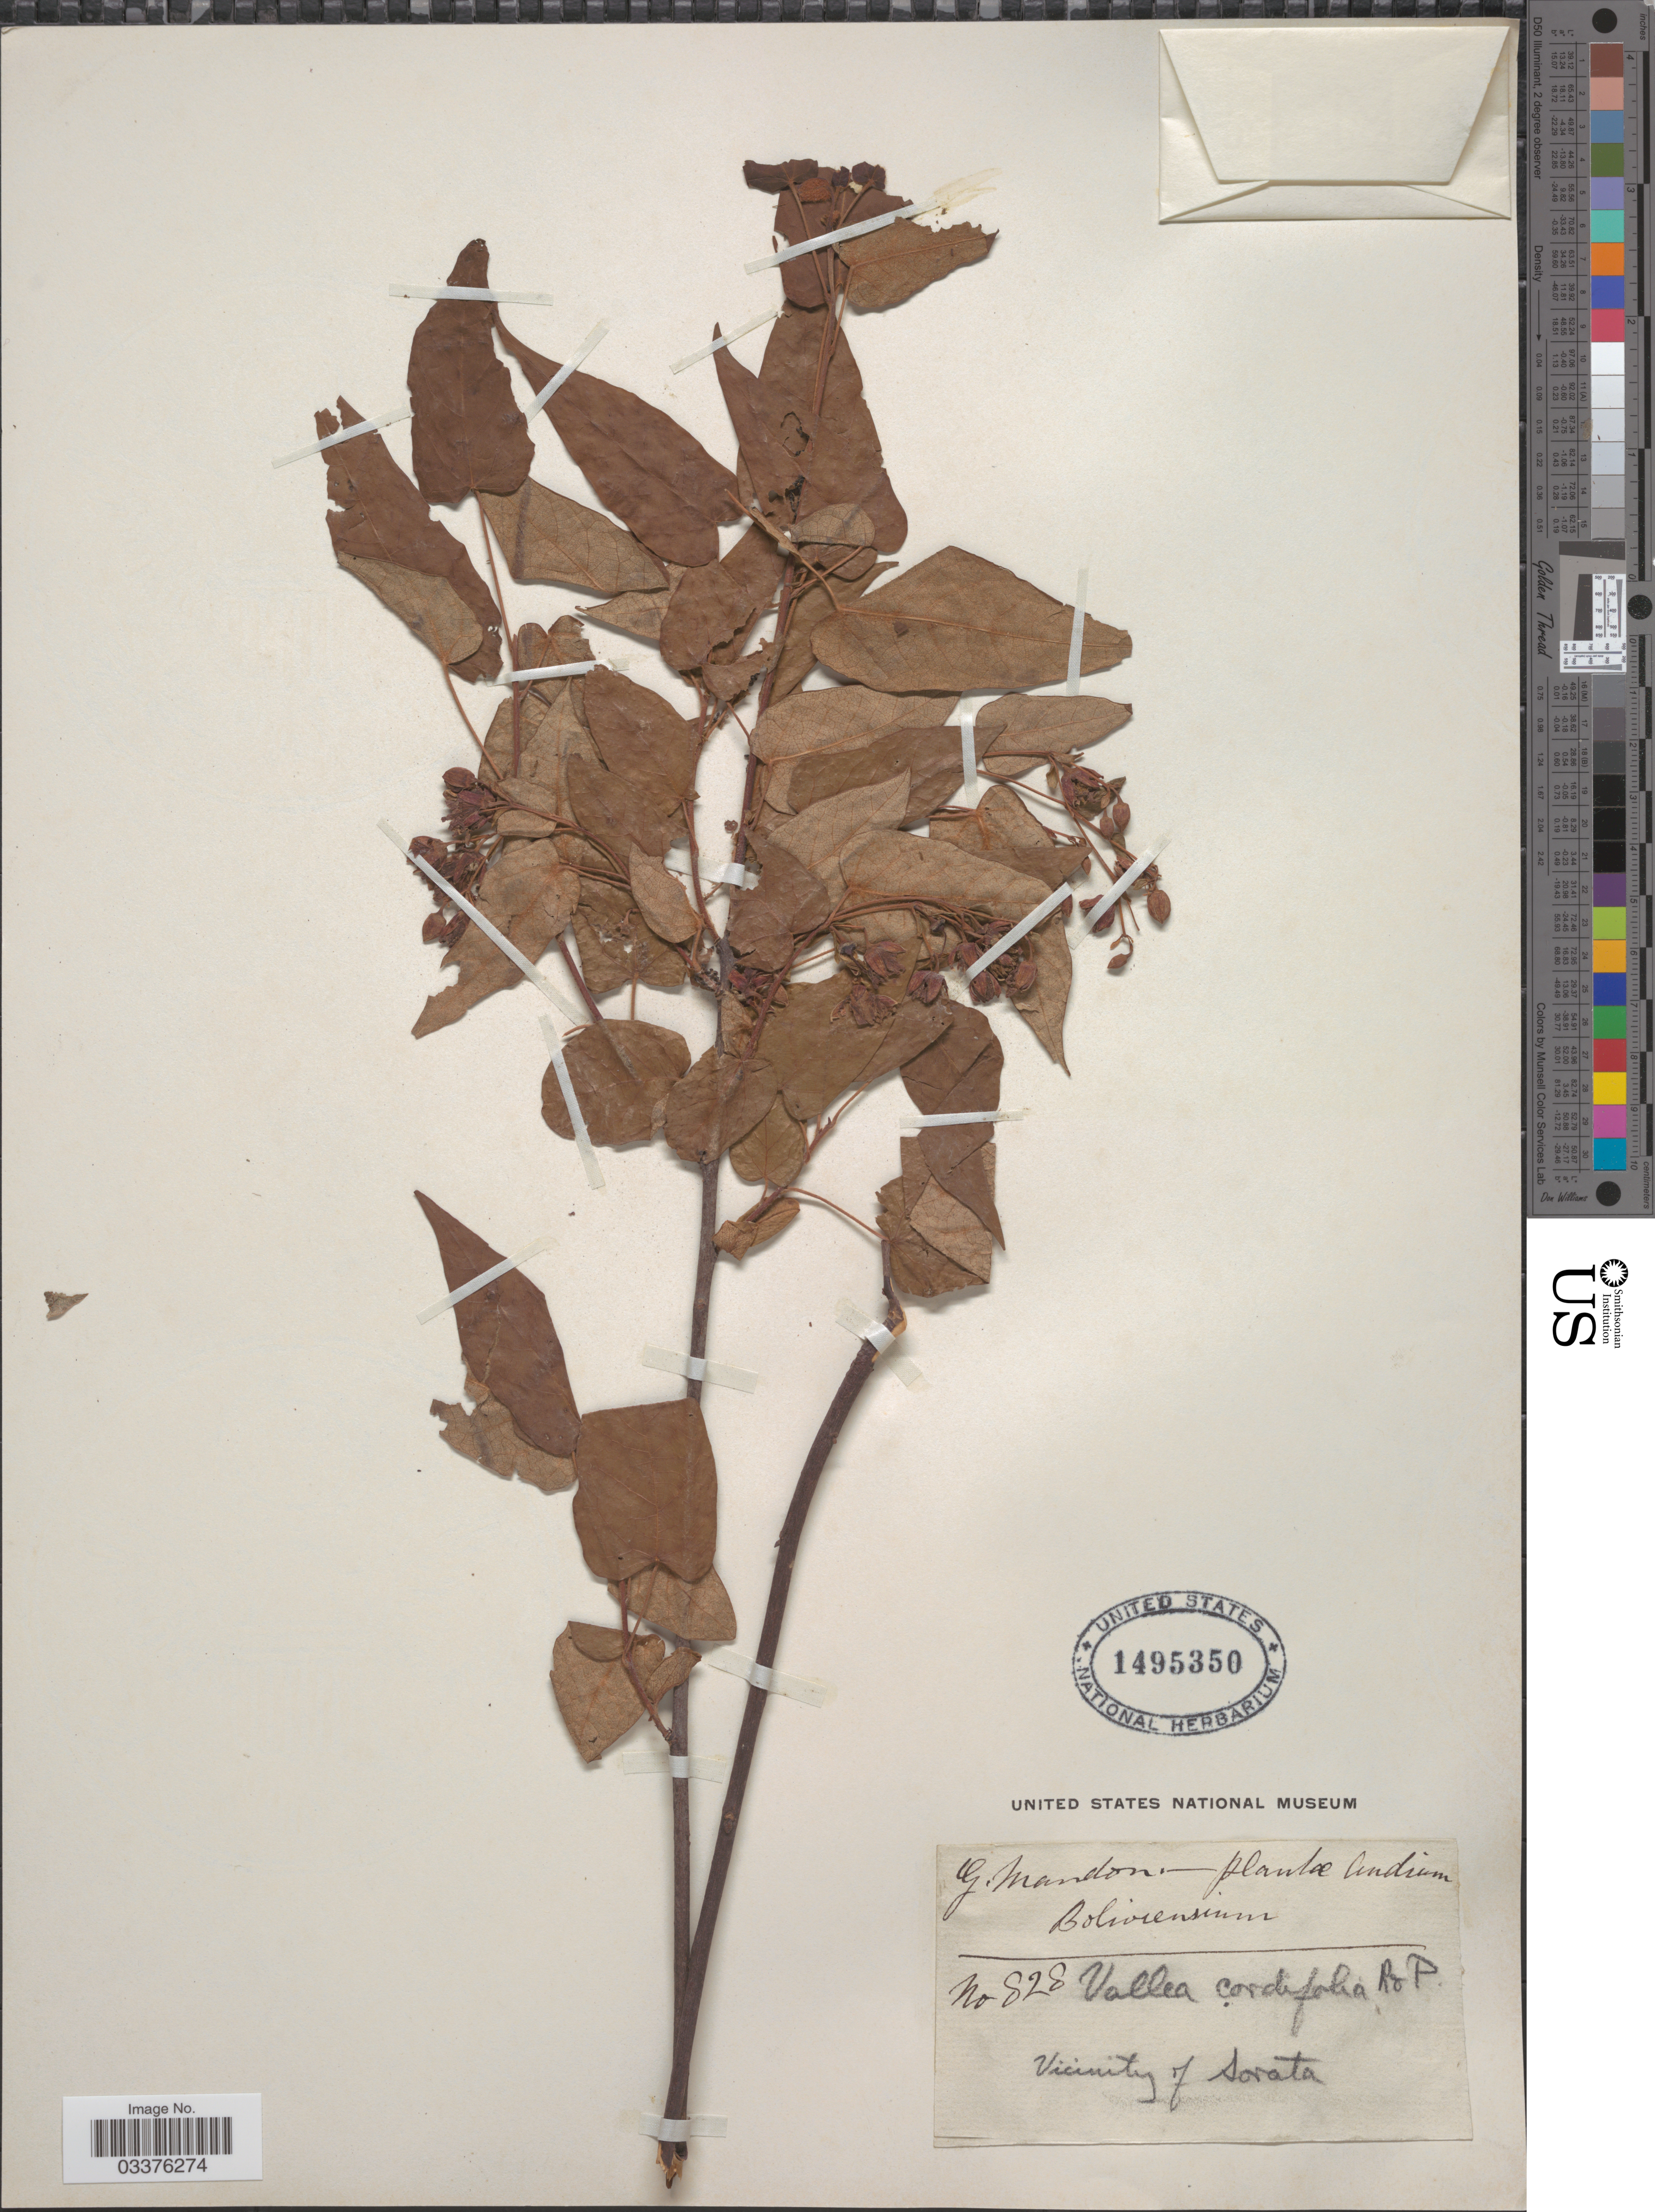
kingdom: Plantae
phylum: Tracheophyta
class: Magnoliopsida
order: Oxalidales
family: Elaeocarpaceae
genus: Vallea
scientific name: Vallea stipularis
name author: L. f.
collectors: G. Mandon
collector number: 828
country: Bolivia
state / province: La Paz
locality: Andium Boliviensium.Vicinity of Sorata.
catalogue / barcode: US 1495350